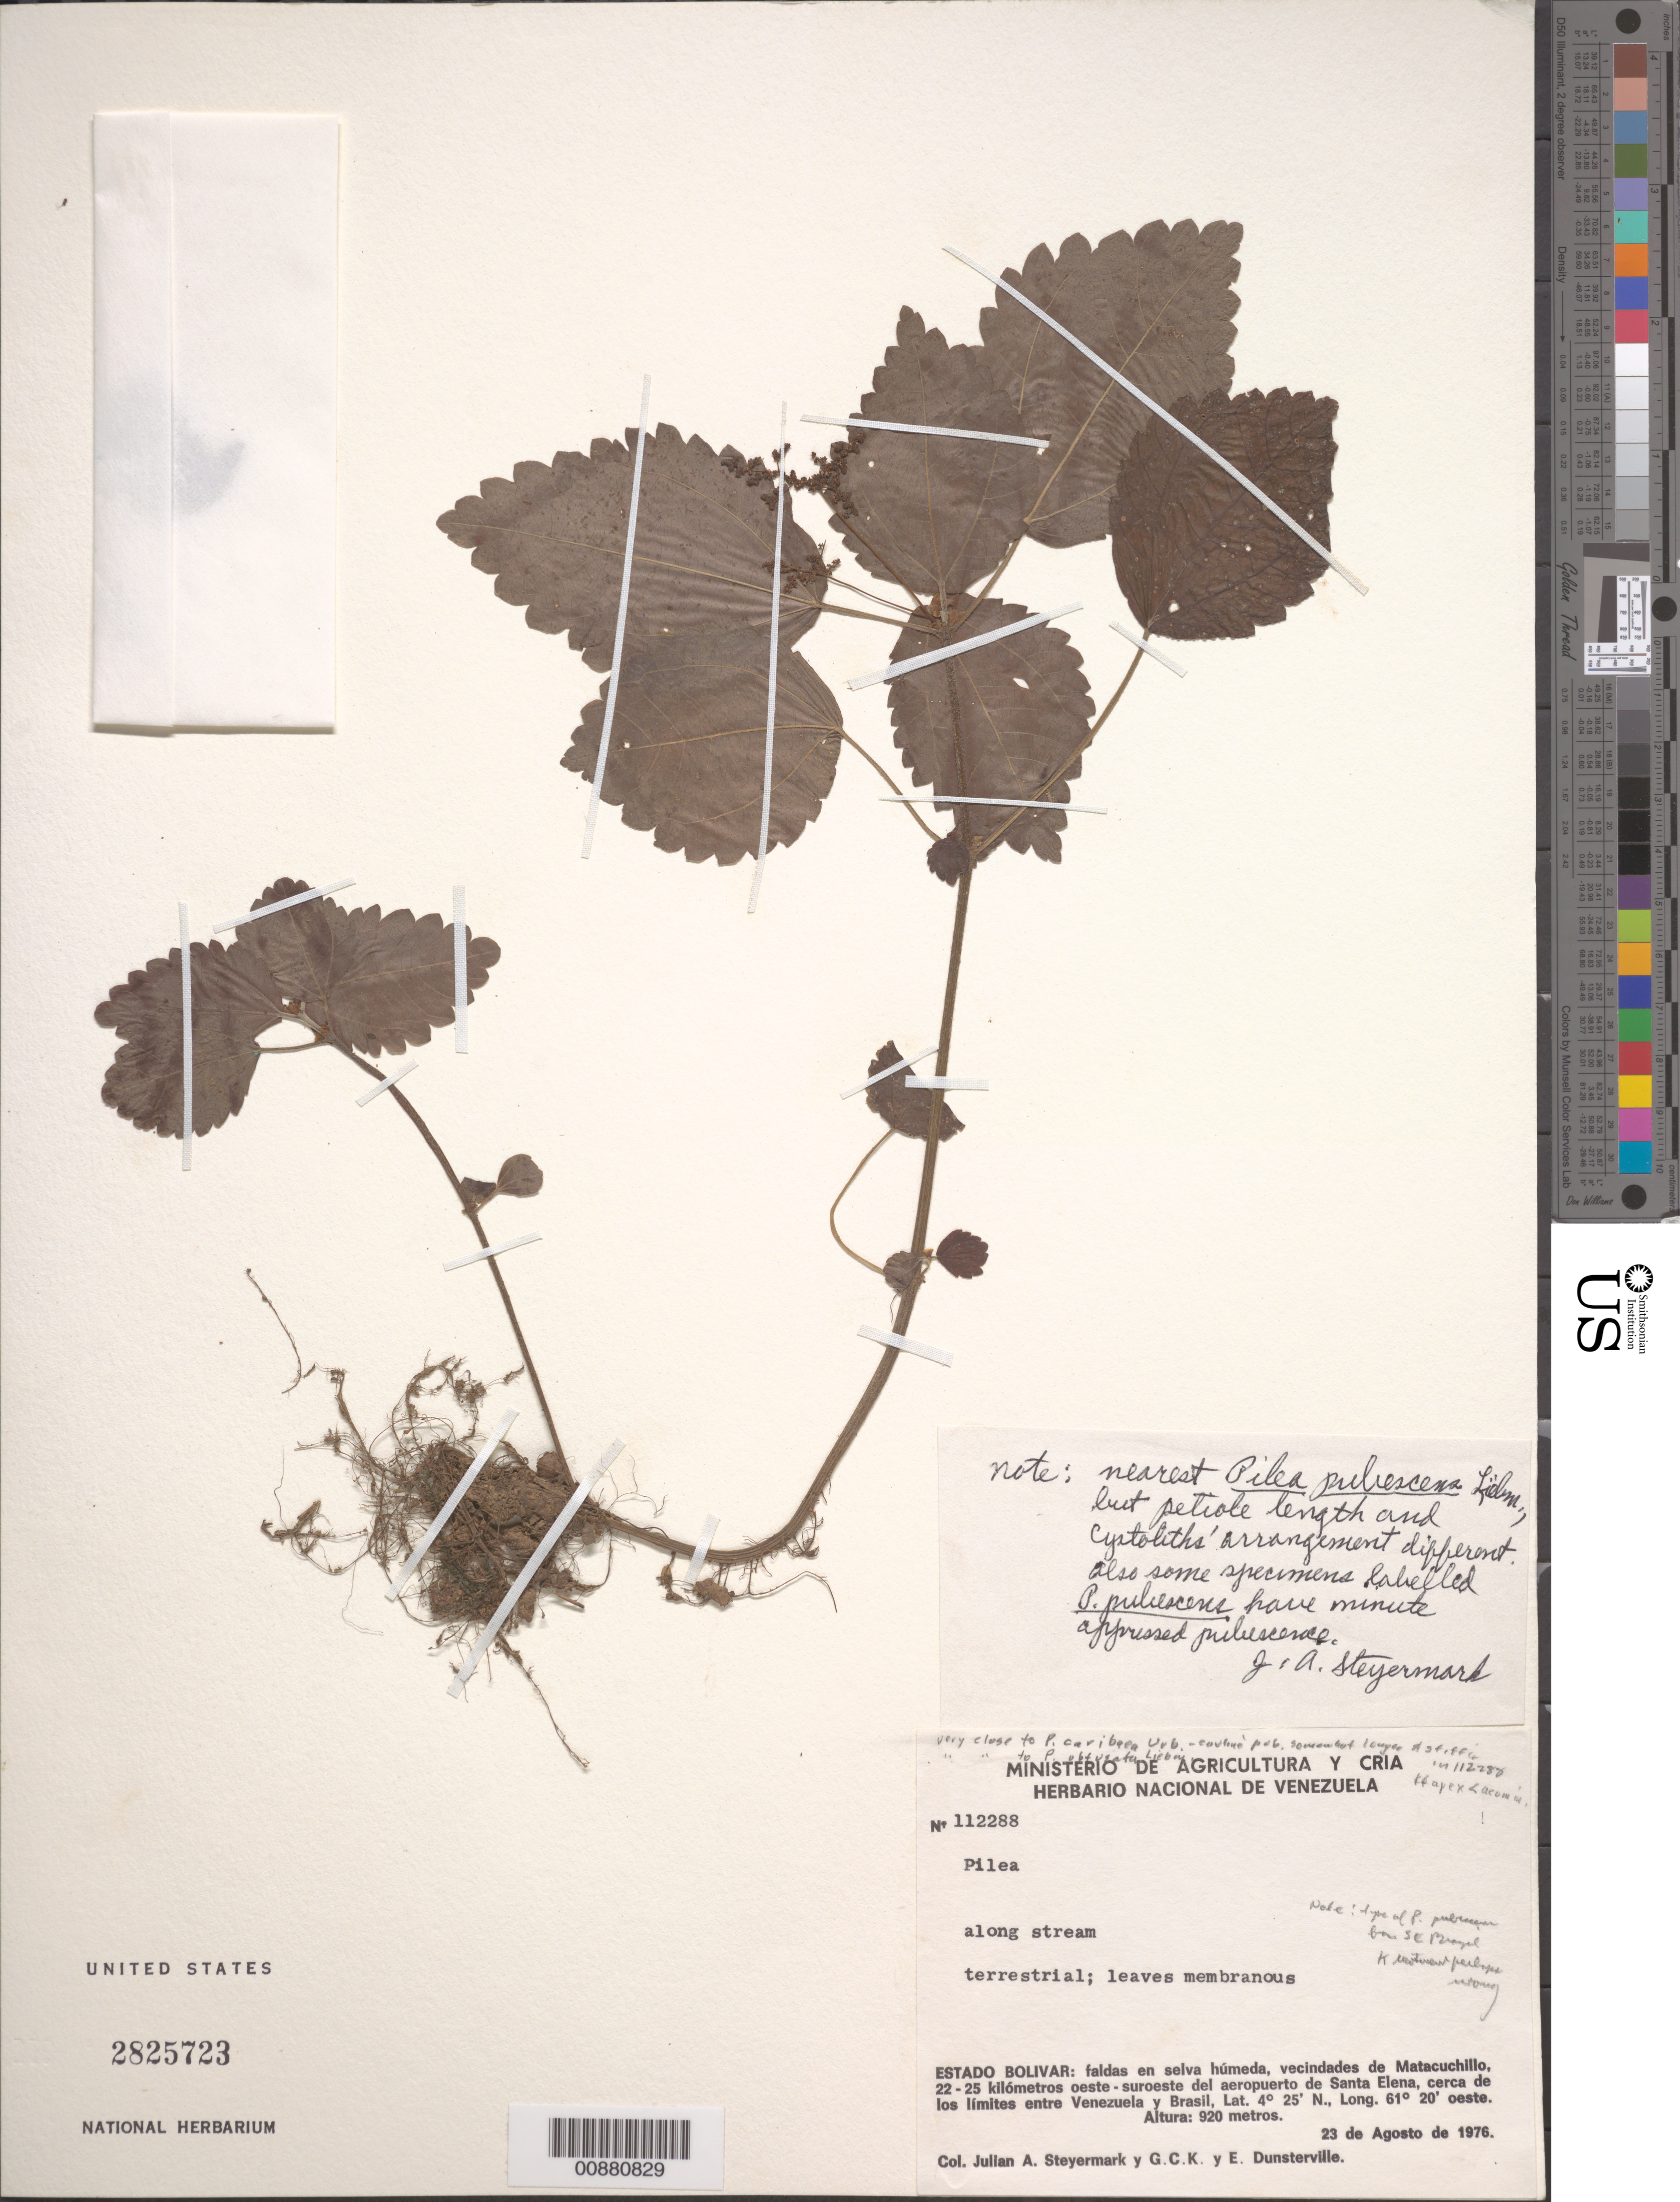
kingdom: Plantae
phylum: Tracheophyta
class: Magnoliopsida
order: Rosales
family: Urticaceae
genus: Pilea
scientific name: Pilea pubescens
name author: Liebm.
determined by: Steyermark, Julian A., (VEN)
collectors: J. Steyermark, G. C. K. Dunsterville & E. Dunsterville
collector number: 112288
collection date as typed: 23-Aug-76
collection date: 1976-08-23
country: Venezuela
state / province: Bolívar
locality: Matacuchillo, vic.; 22-25 km oeste-SO del aeropuerto de Santa Elena, cerca de los limites entre Venezuela y Brasil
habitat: Along stream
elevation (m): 920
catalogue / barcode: US 2825723